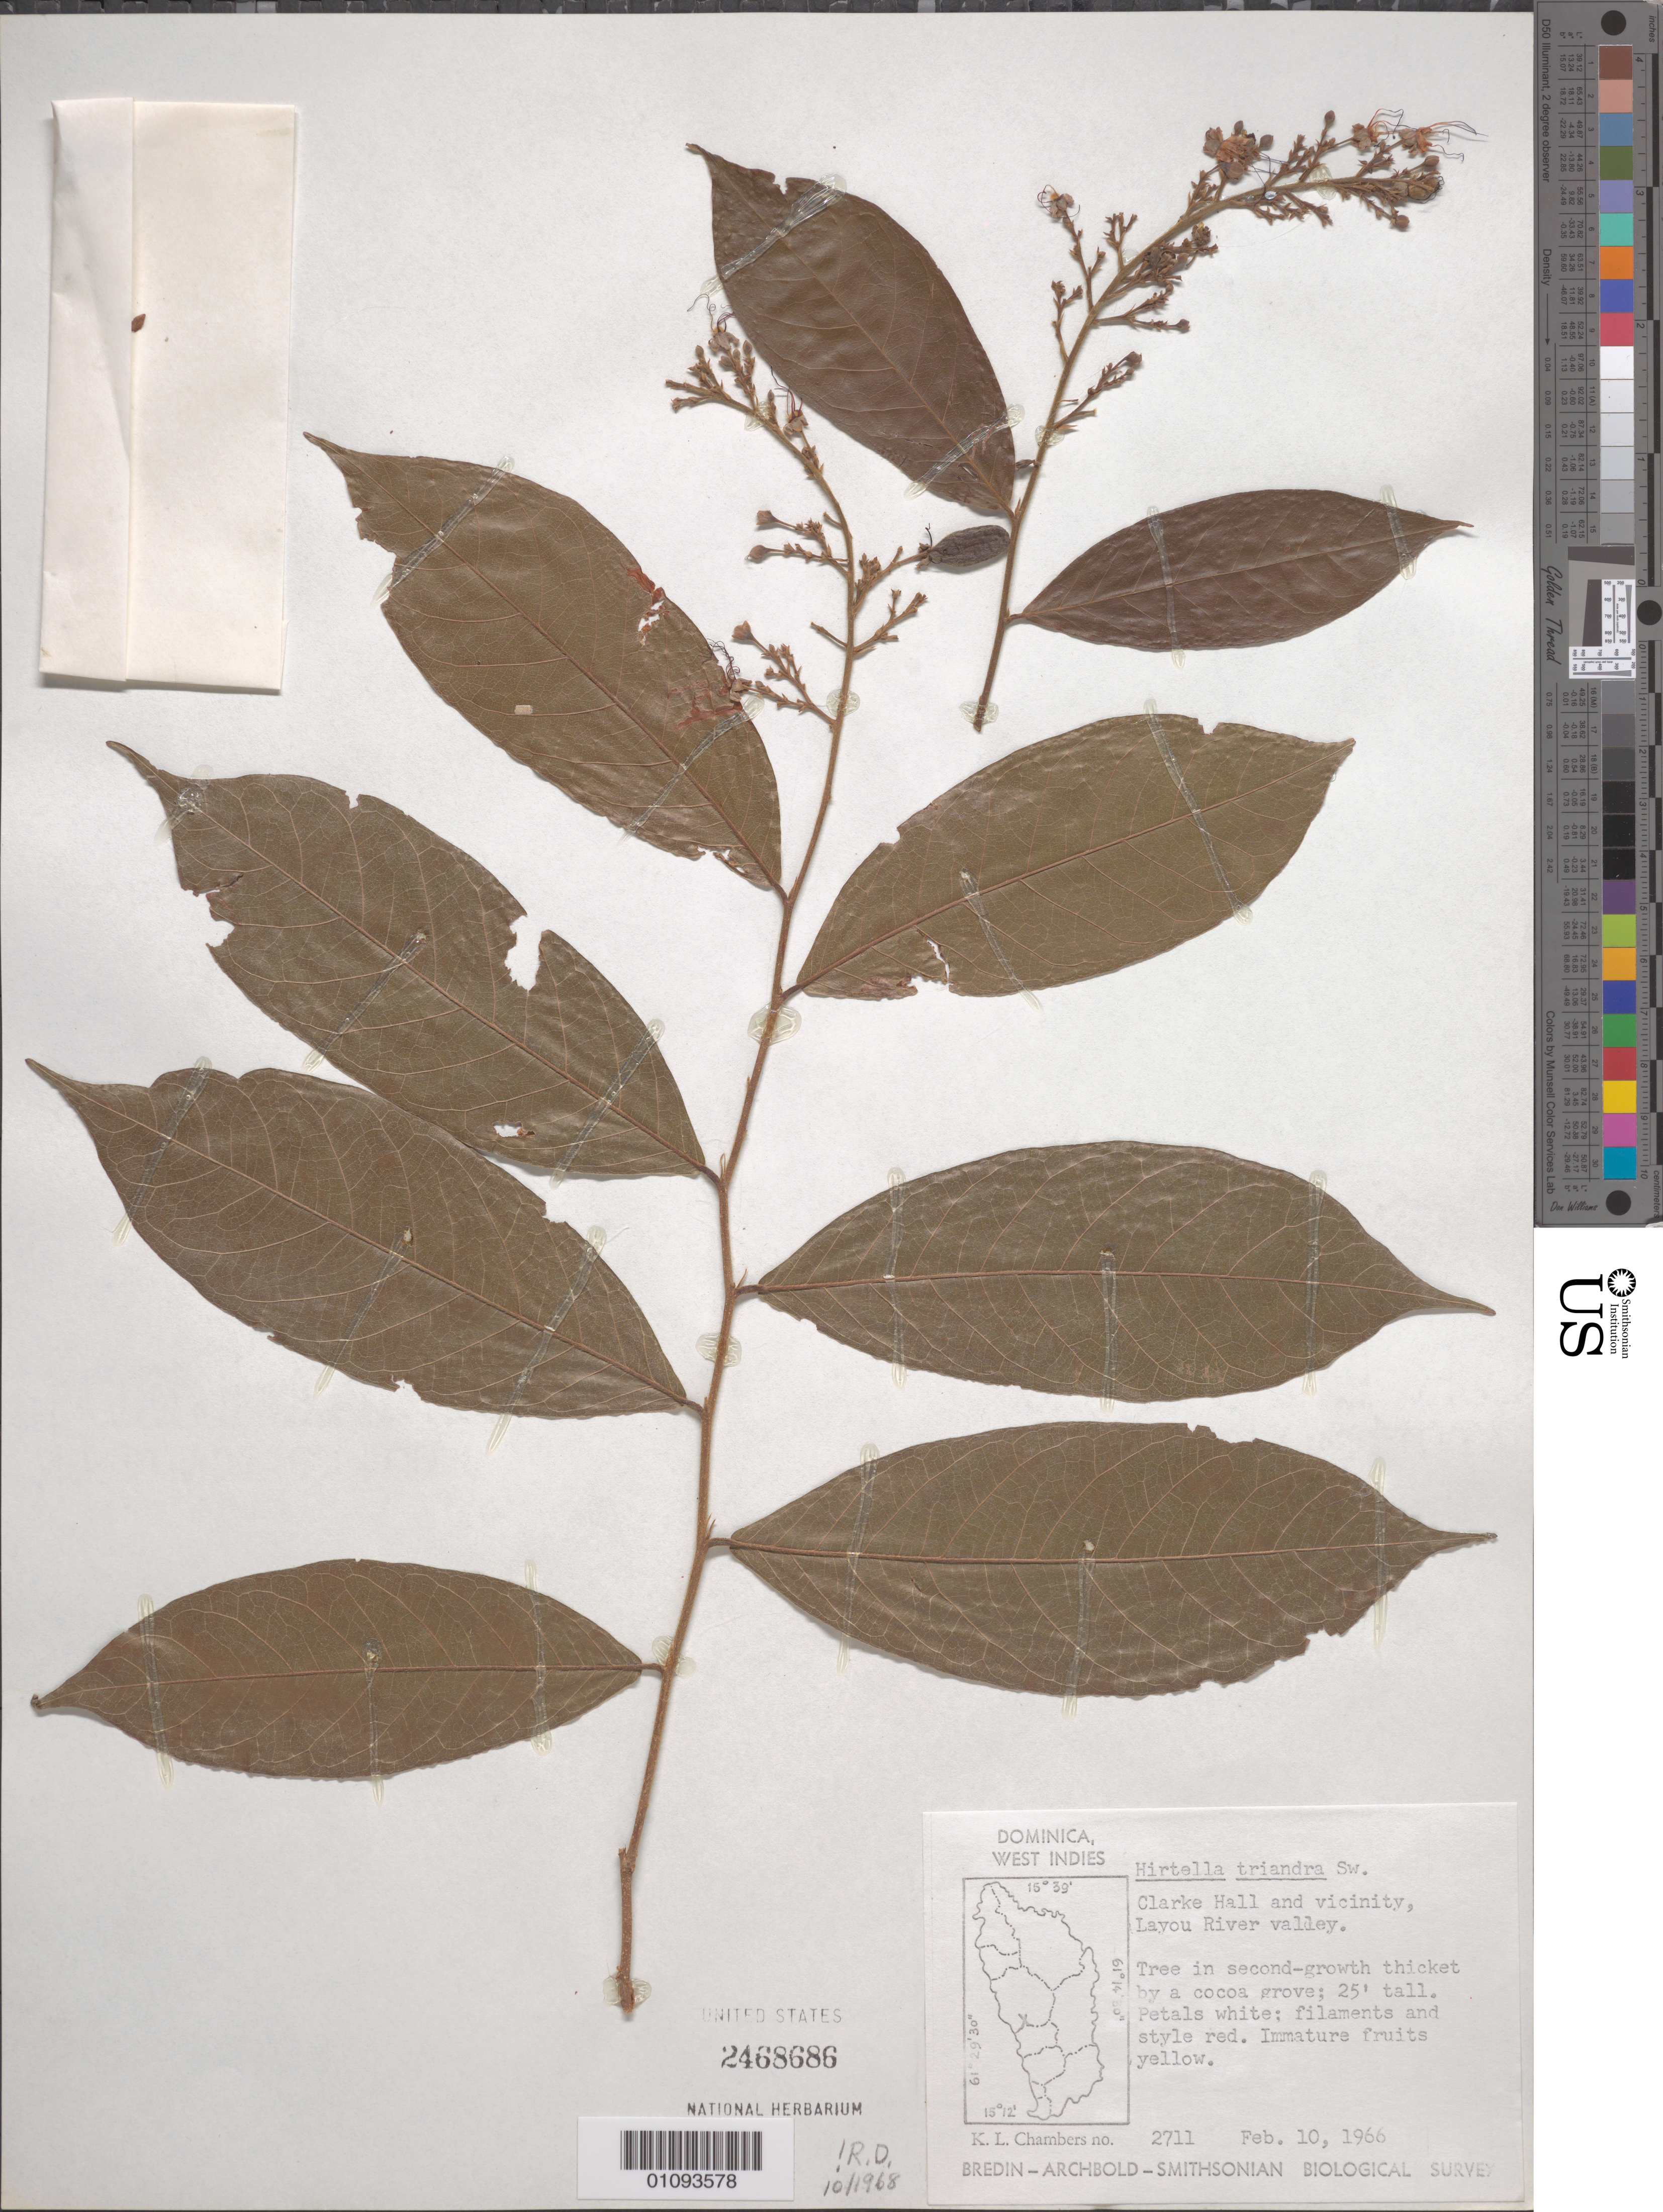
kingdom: Plantae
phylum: Tracheophyta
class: Magnoliopsida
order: Malpighiales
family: Chrysobalanaceae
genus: Hirtella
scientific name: Hirtella triandra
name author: Sw.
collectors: K. L. Chambers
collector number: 2711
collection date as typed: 10 Feb 1966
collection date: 1966-02-10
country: Dominica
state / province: St. Joseph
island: Dominica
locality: Clarke Hall and vicinity, Layou River valley. tree in second grove thicket by a cocoa grove.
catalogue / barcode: US 2468686